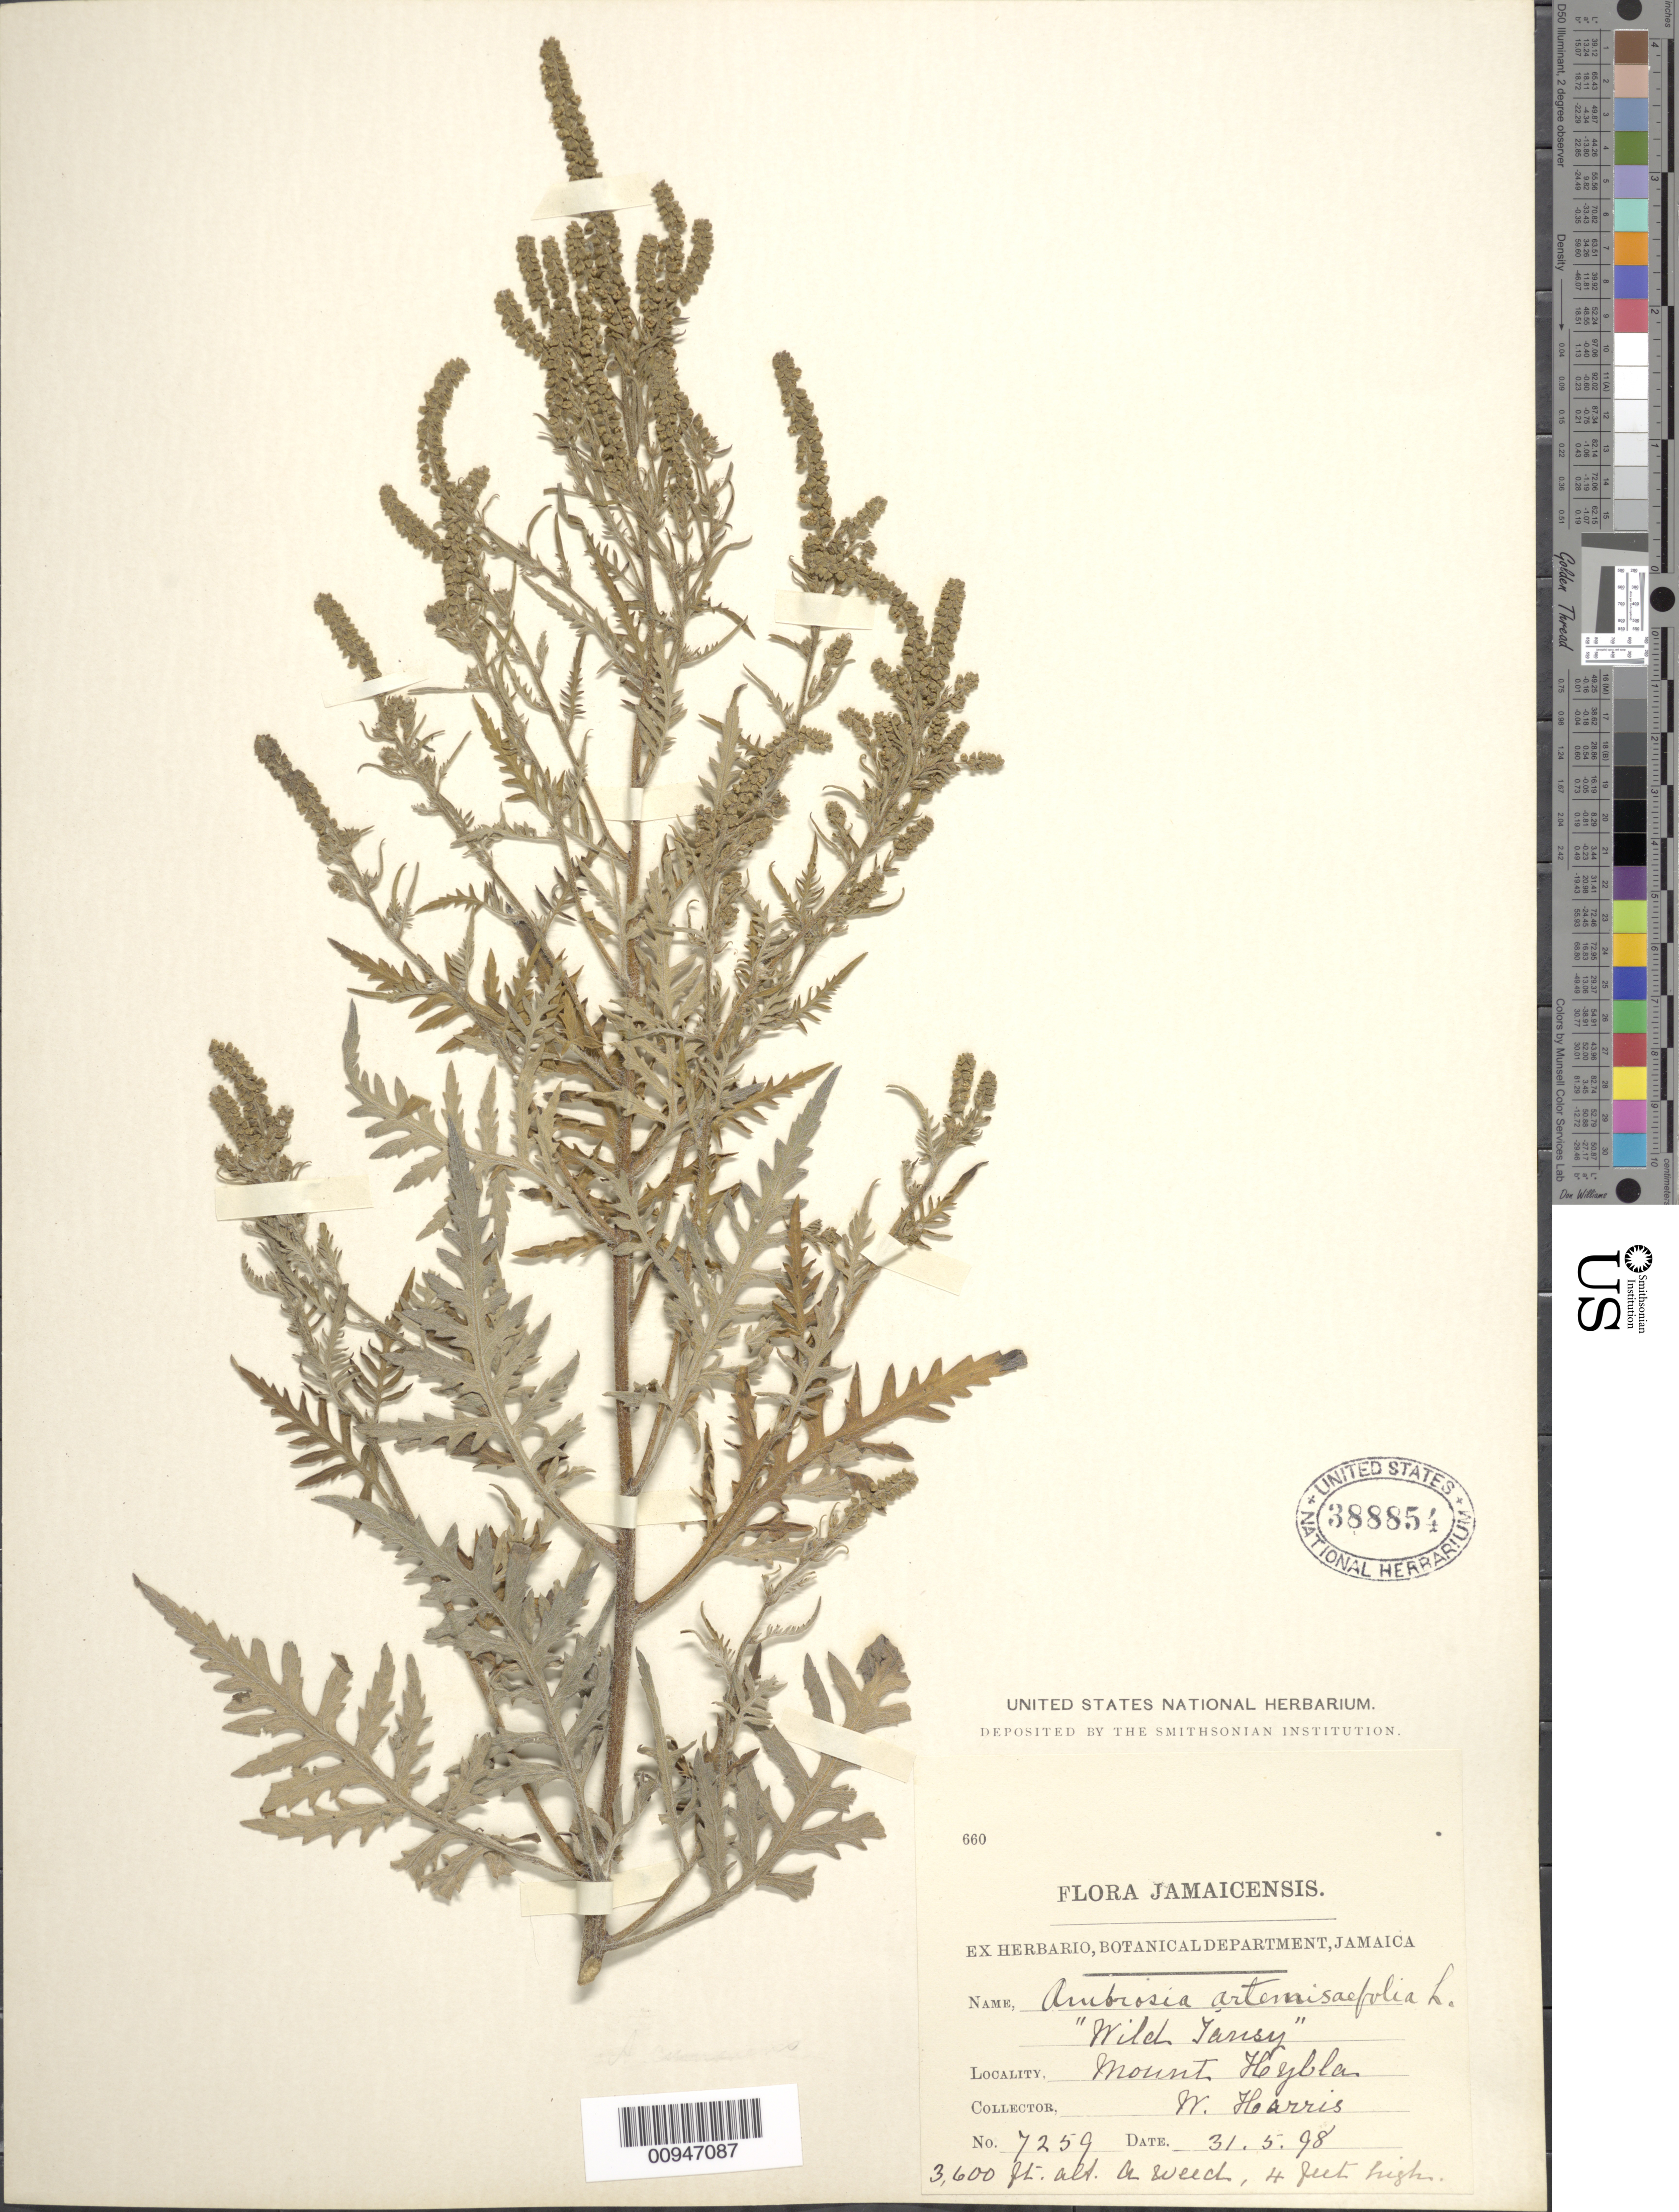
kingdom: Plantae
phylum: Tracheophyta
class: Magnoliopsida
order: Asterales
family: Asteraceae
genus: Ambrosia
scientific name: Ambrosia artemisiifolia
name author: L.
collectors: W. H. Harris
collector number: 7259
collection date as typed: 31 May 1898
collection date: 1898-05-31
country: Jamaica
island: Jamaica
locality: Mount Hybla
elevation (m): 1097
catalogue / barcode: US 388854